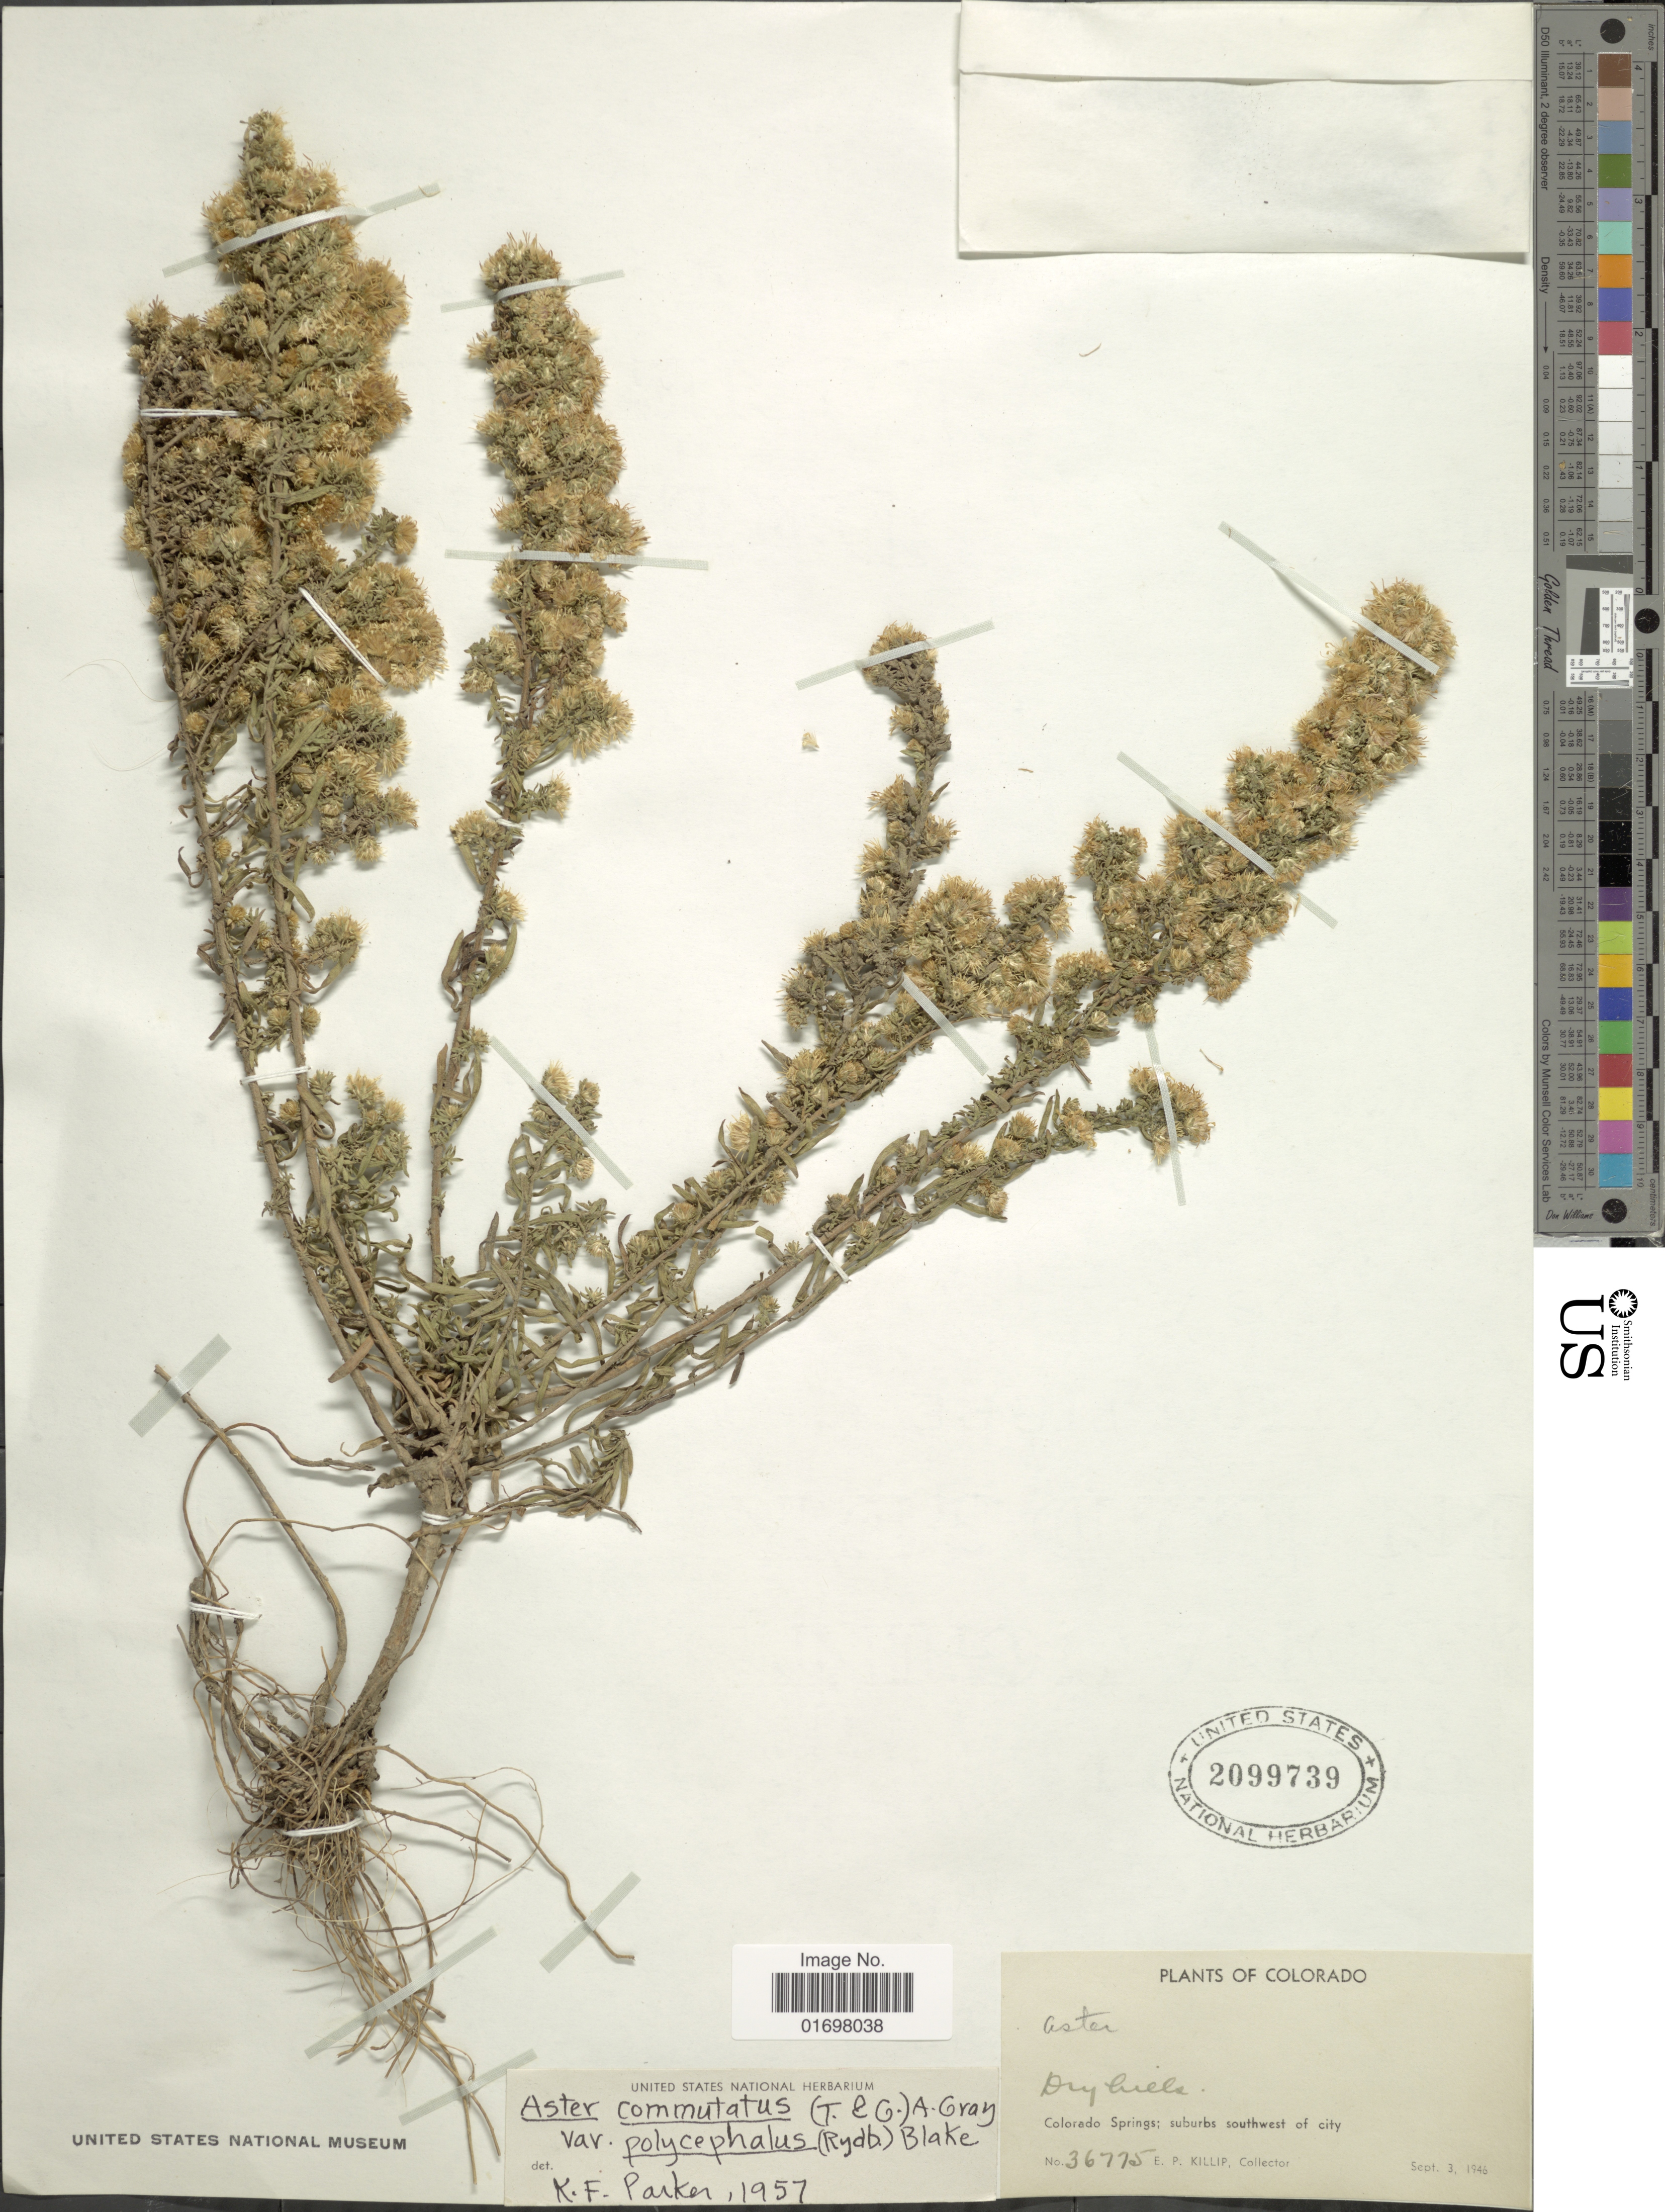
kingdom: Plantae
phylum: Tracheophyta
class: Magnoliopsida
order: Asterales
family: Asteraceae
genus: Symphyotrichum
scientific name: Symphyotrichum falcatum var. commutatum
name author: (Torr. & A. Gray) G.L. Nesom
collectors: E. P. Killip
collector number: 36775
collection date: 1946-09-03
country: United States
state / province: Colorado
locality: Colorado Springs; suburbs southwest of city.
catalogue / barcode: US 2099739